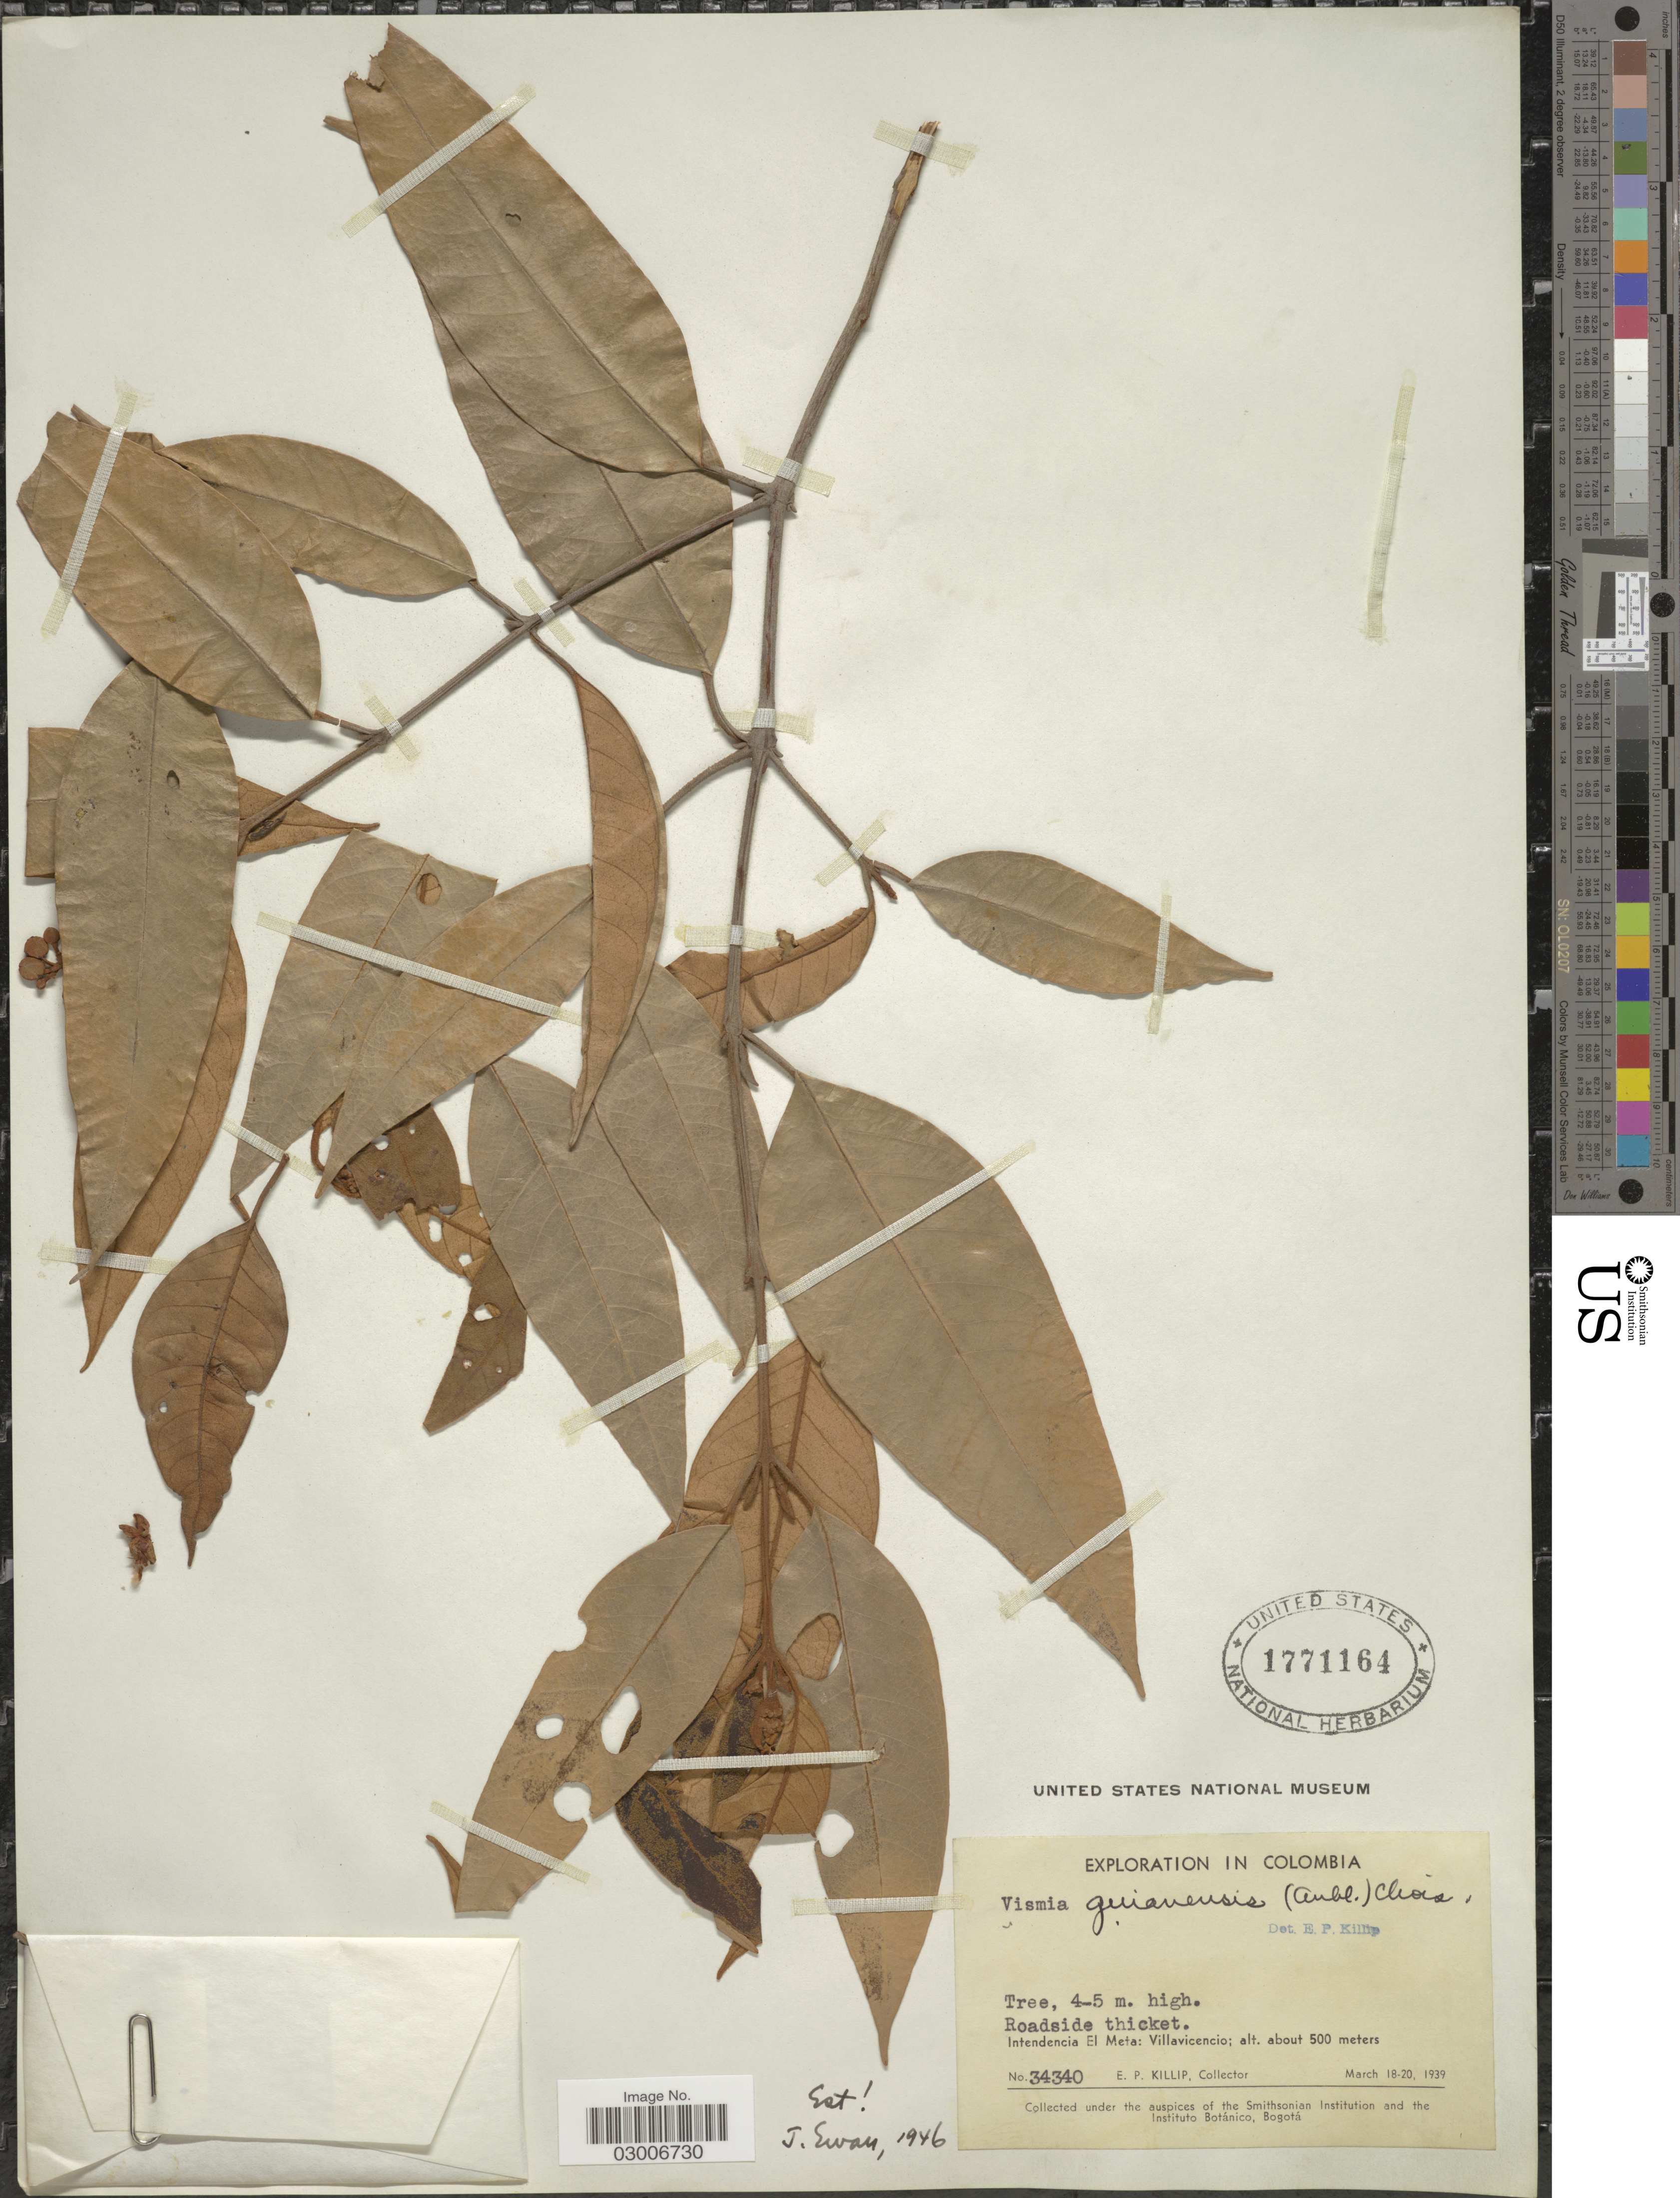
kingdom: Plantae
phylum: Tracheophyta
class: Magnoliopsida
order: Malpighiales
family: Hypericaceae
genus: Vismia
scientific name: Vismia guianensis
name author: (Aubl.) Pers.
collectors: E. P. Killip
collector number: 34340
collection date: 1939-03-18/1939-03-20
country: Colombia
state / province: Meta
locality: Intendencia El Meta: Villavicencio.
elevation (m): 500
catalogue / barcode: US 1771164